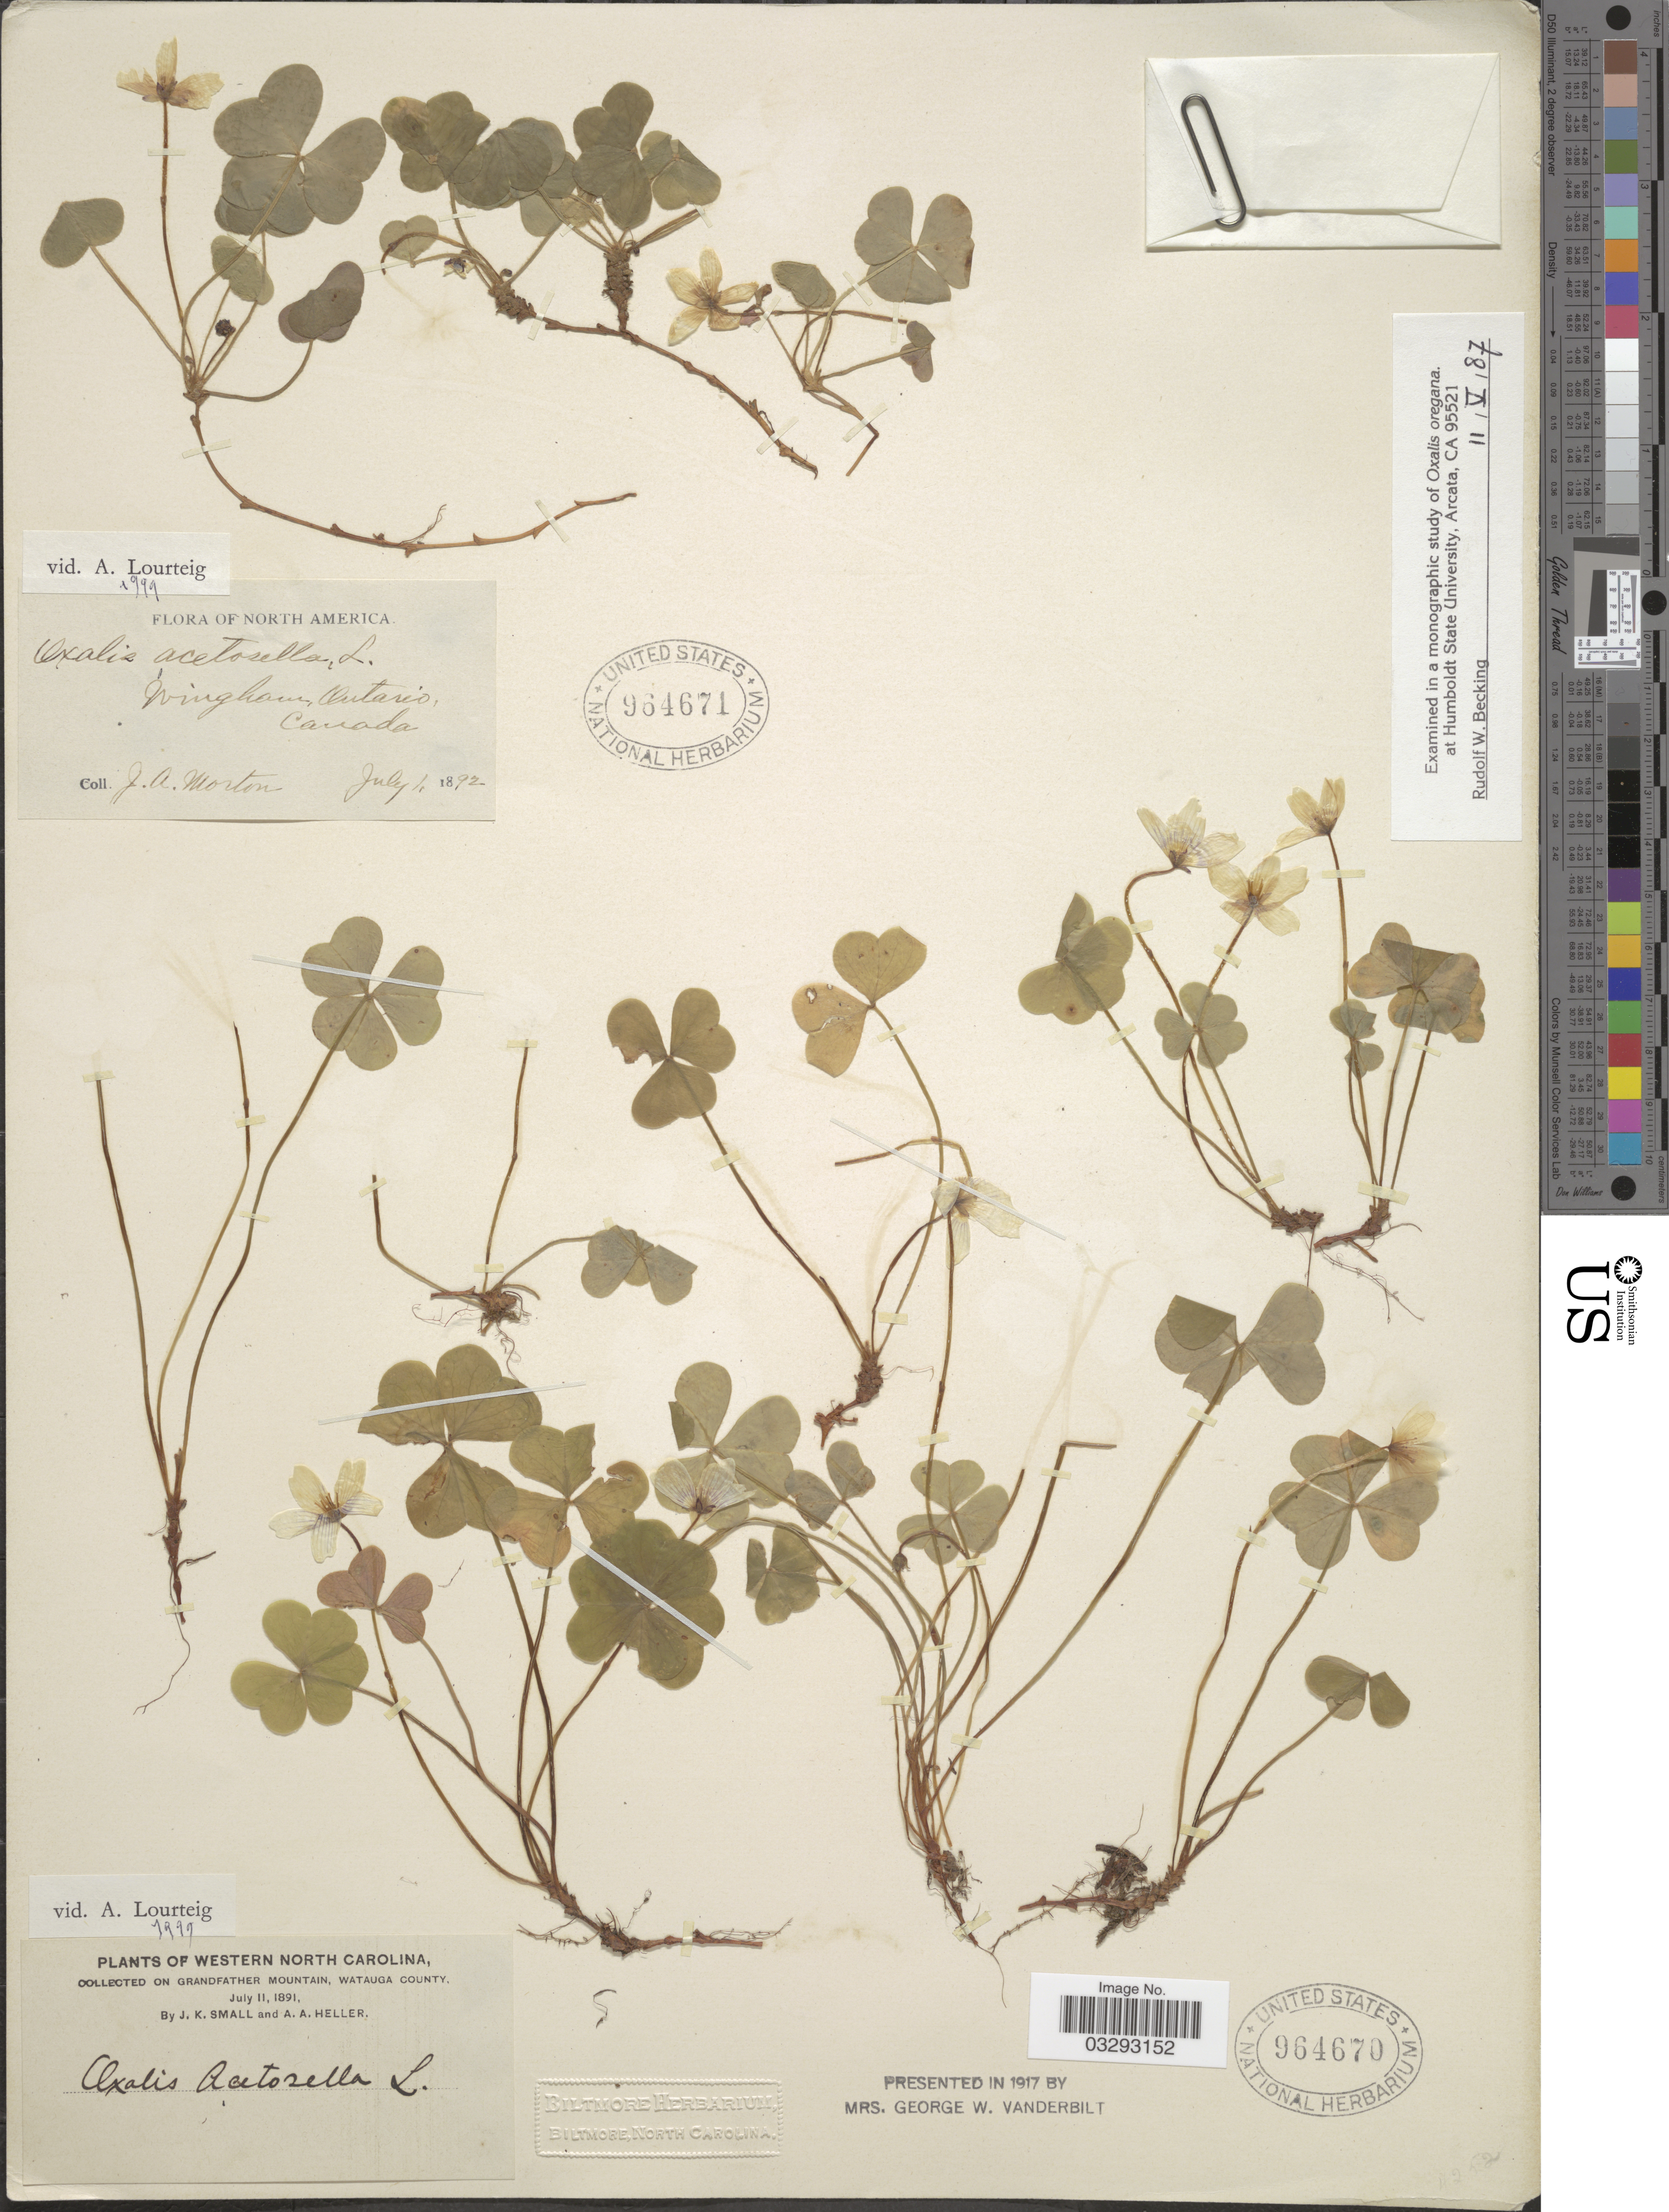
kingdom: Plantae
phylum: Tracheophyta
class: Magnoliopsida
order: Oxalidales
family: Oxalidaceae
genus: Oxalis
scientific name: Oxalis acetosella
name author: L.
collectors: J. K. Small & A. A. Heller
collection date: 1891-07-11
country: United States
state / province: North Carolina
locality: Western North Carolina. Grandfather Mountain, Watauga County.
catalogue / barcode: US 964670-2